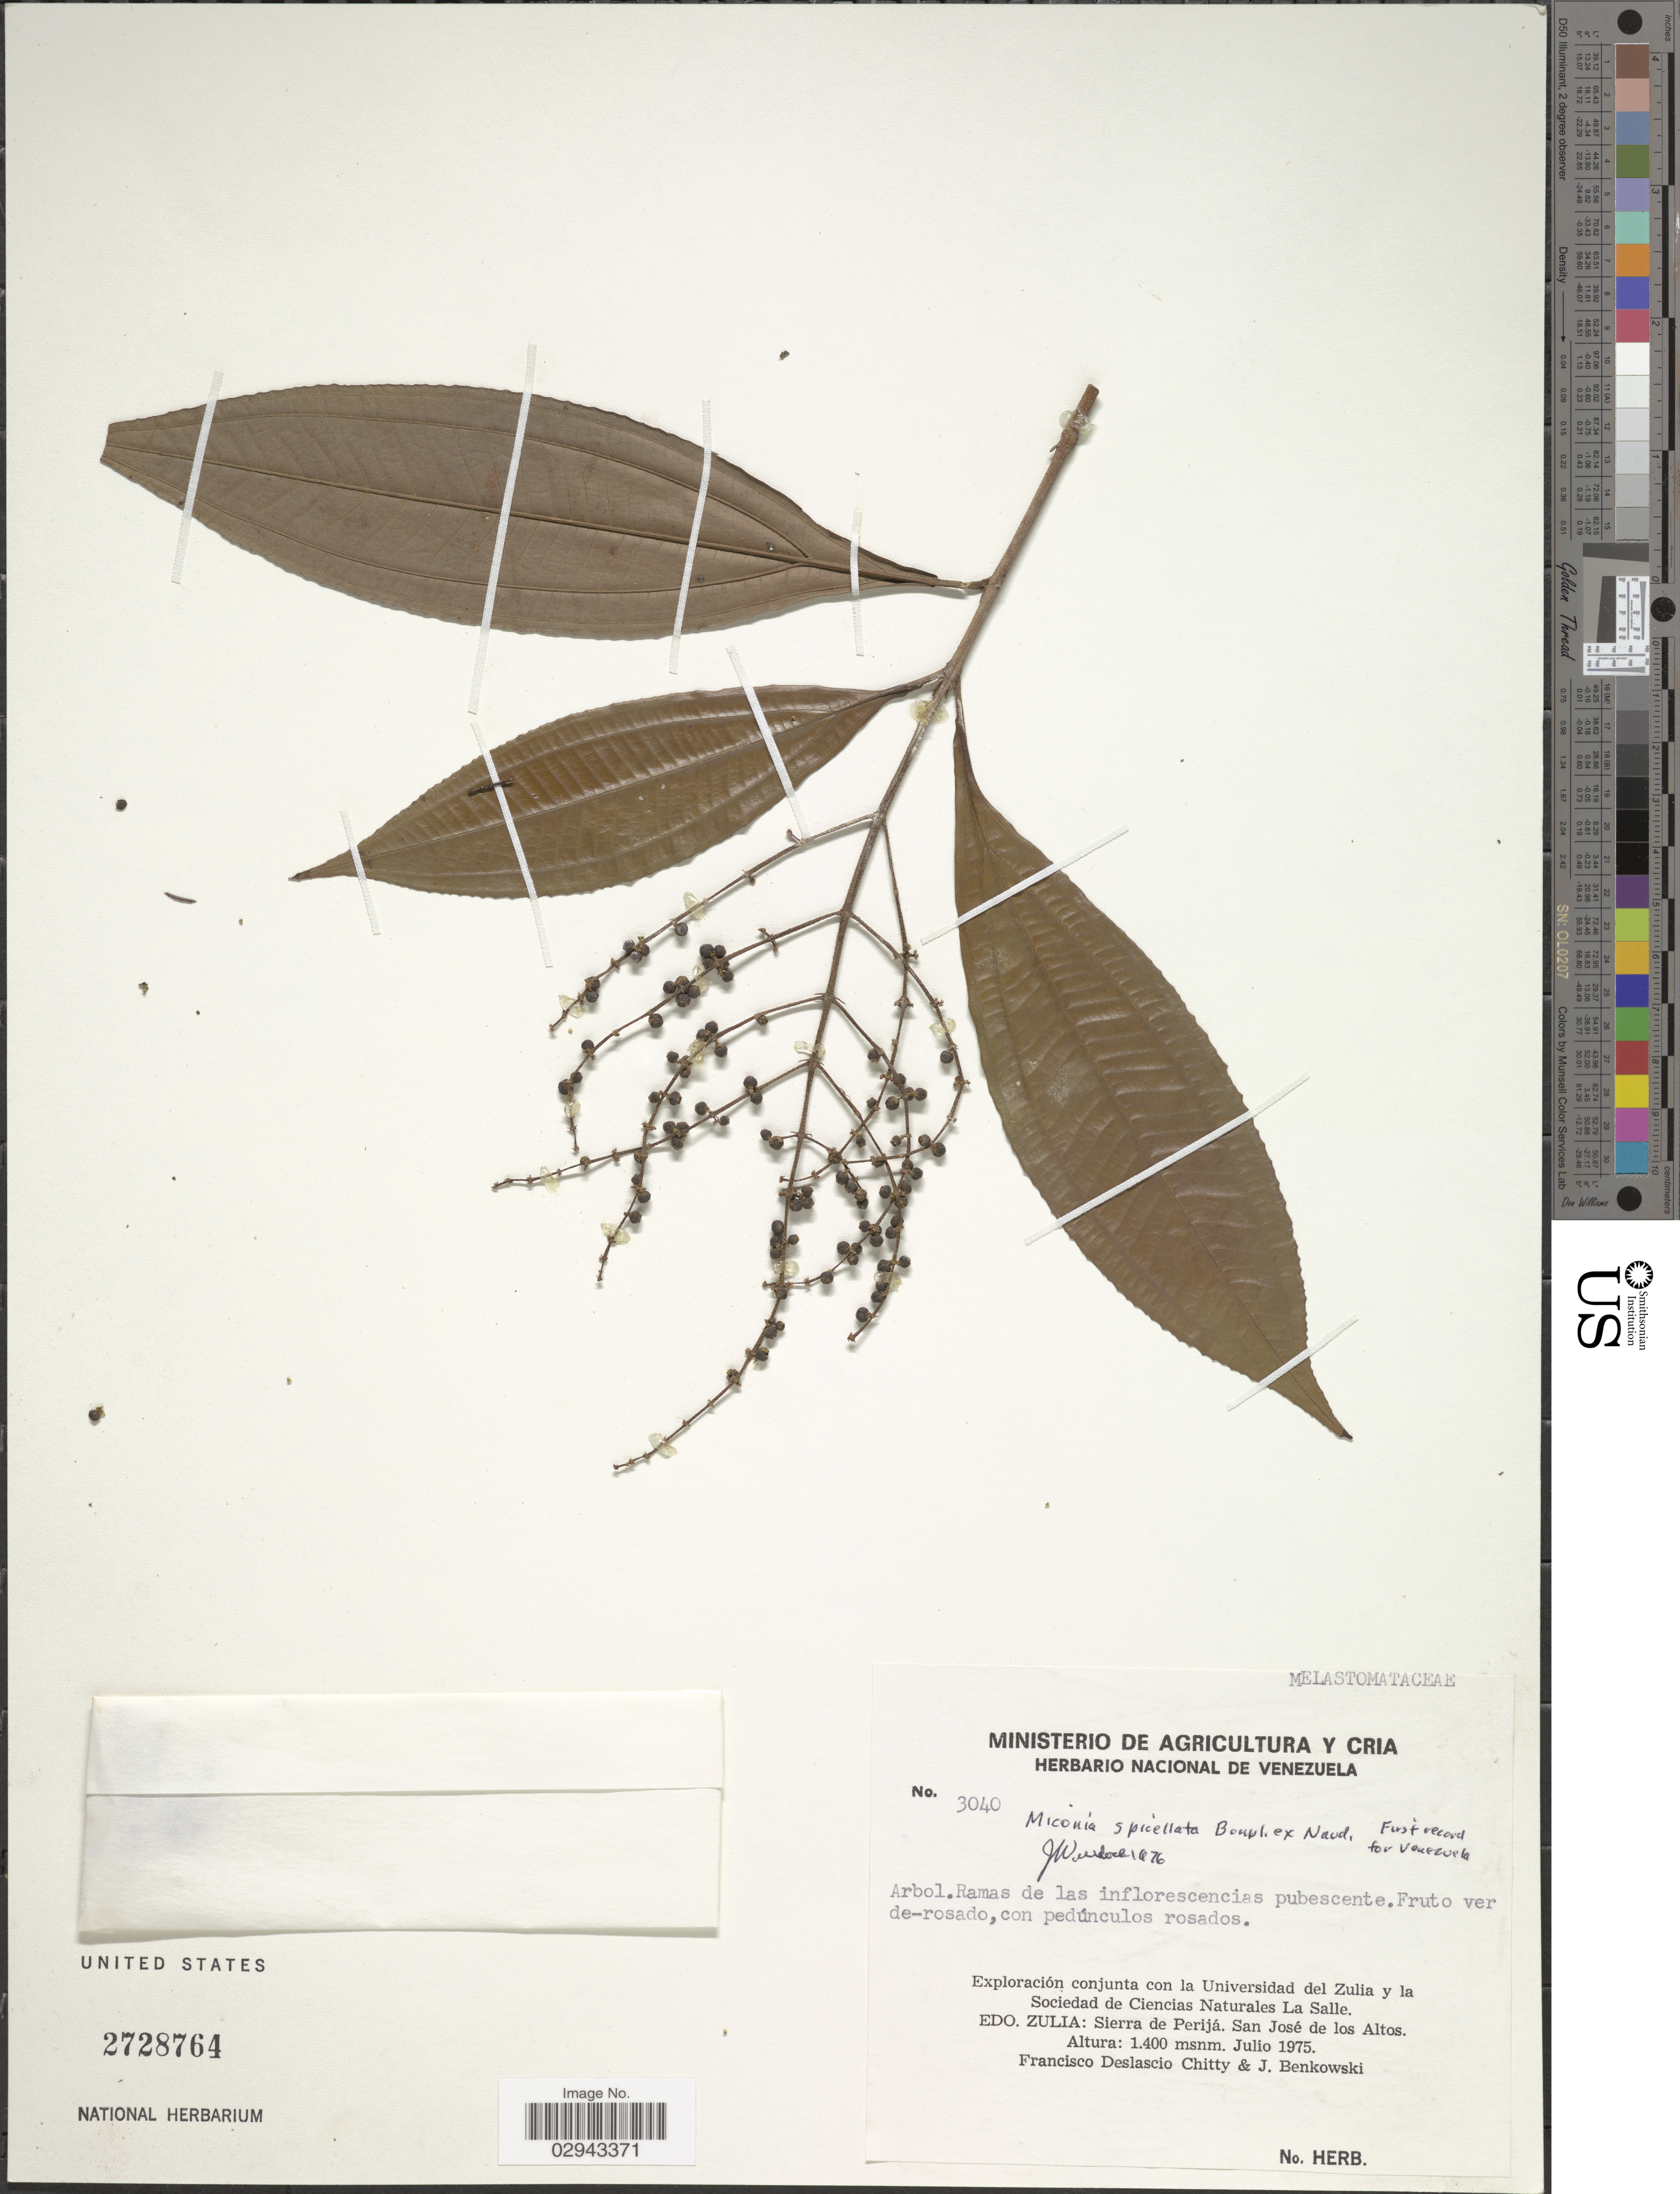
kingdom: Plantae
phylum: Tracheophyta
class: Magnoliopsida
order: Myrtales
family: Melastomataceae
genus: Miconia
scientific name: Miconia spicellata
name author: Bonpl. ex Naudin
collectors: F. Chitty & J. Benkowski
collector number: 3040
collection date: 1975-07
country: Venezuela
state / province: Zulia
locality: Sierra de Perijá. San José de los Altos.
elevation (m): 1400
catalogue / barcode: US 2728764